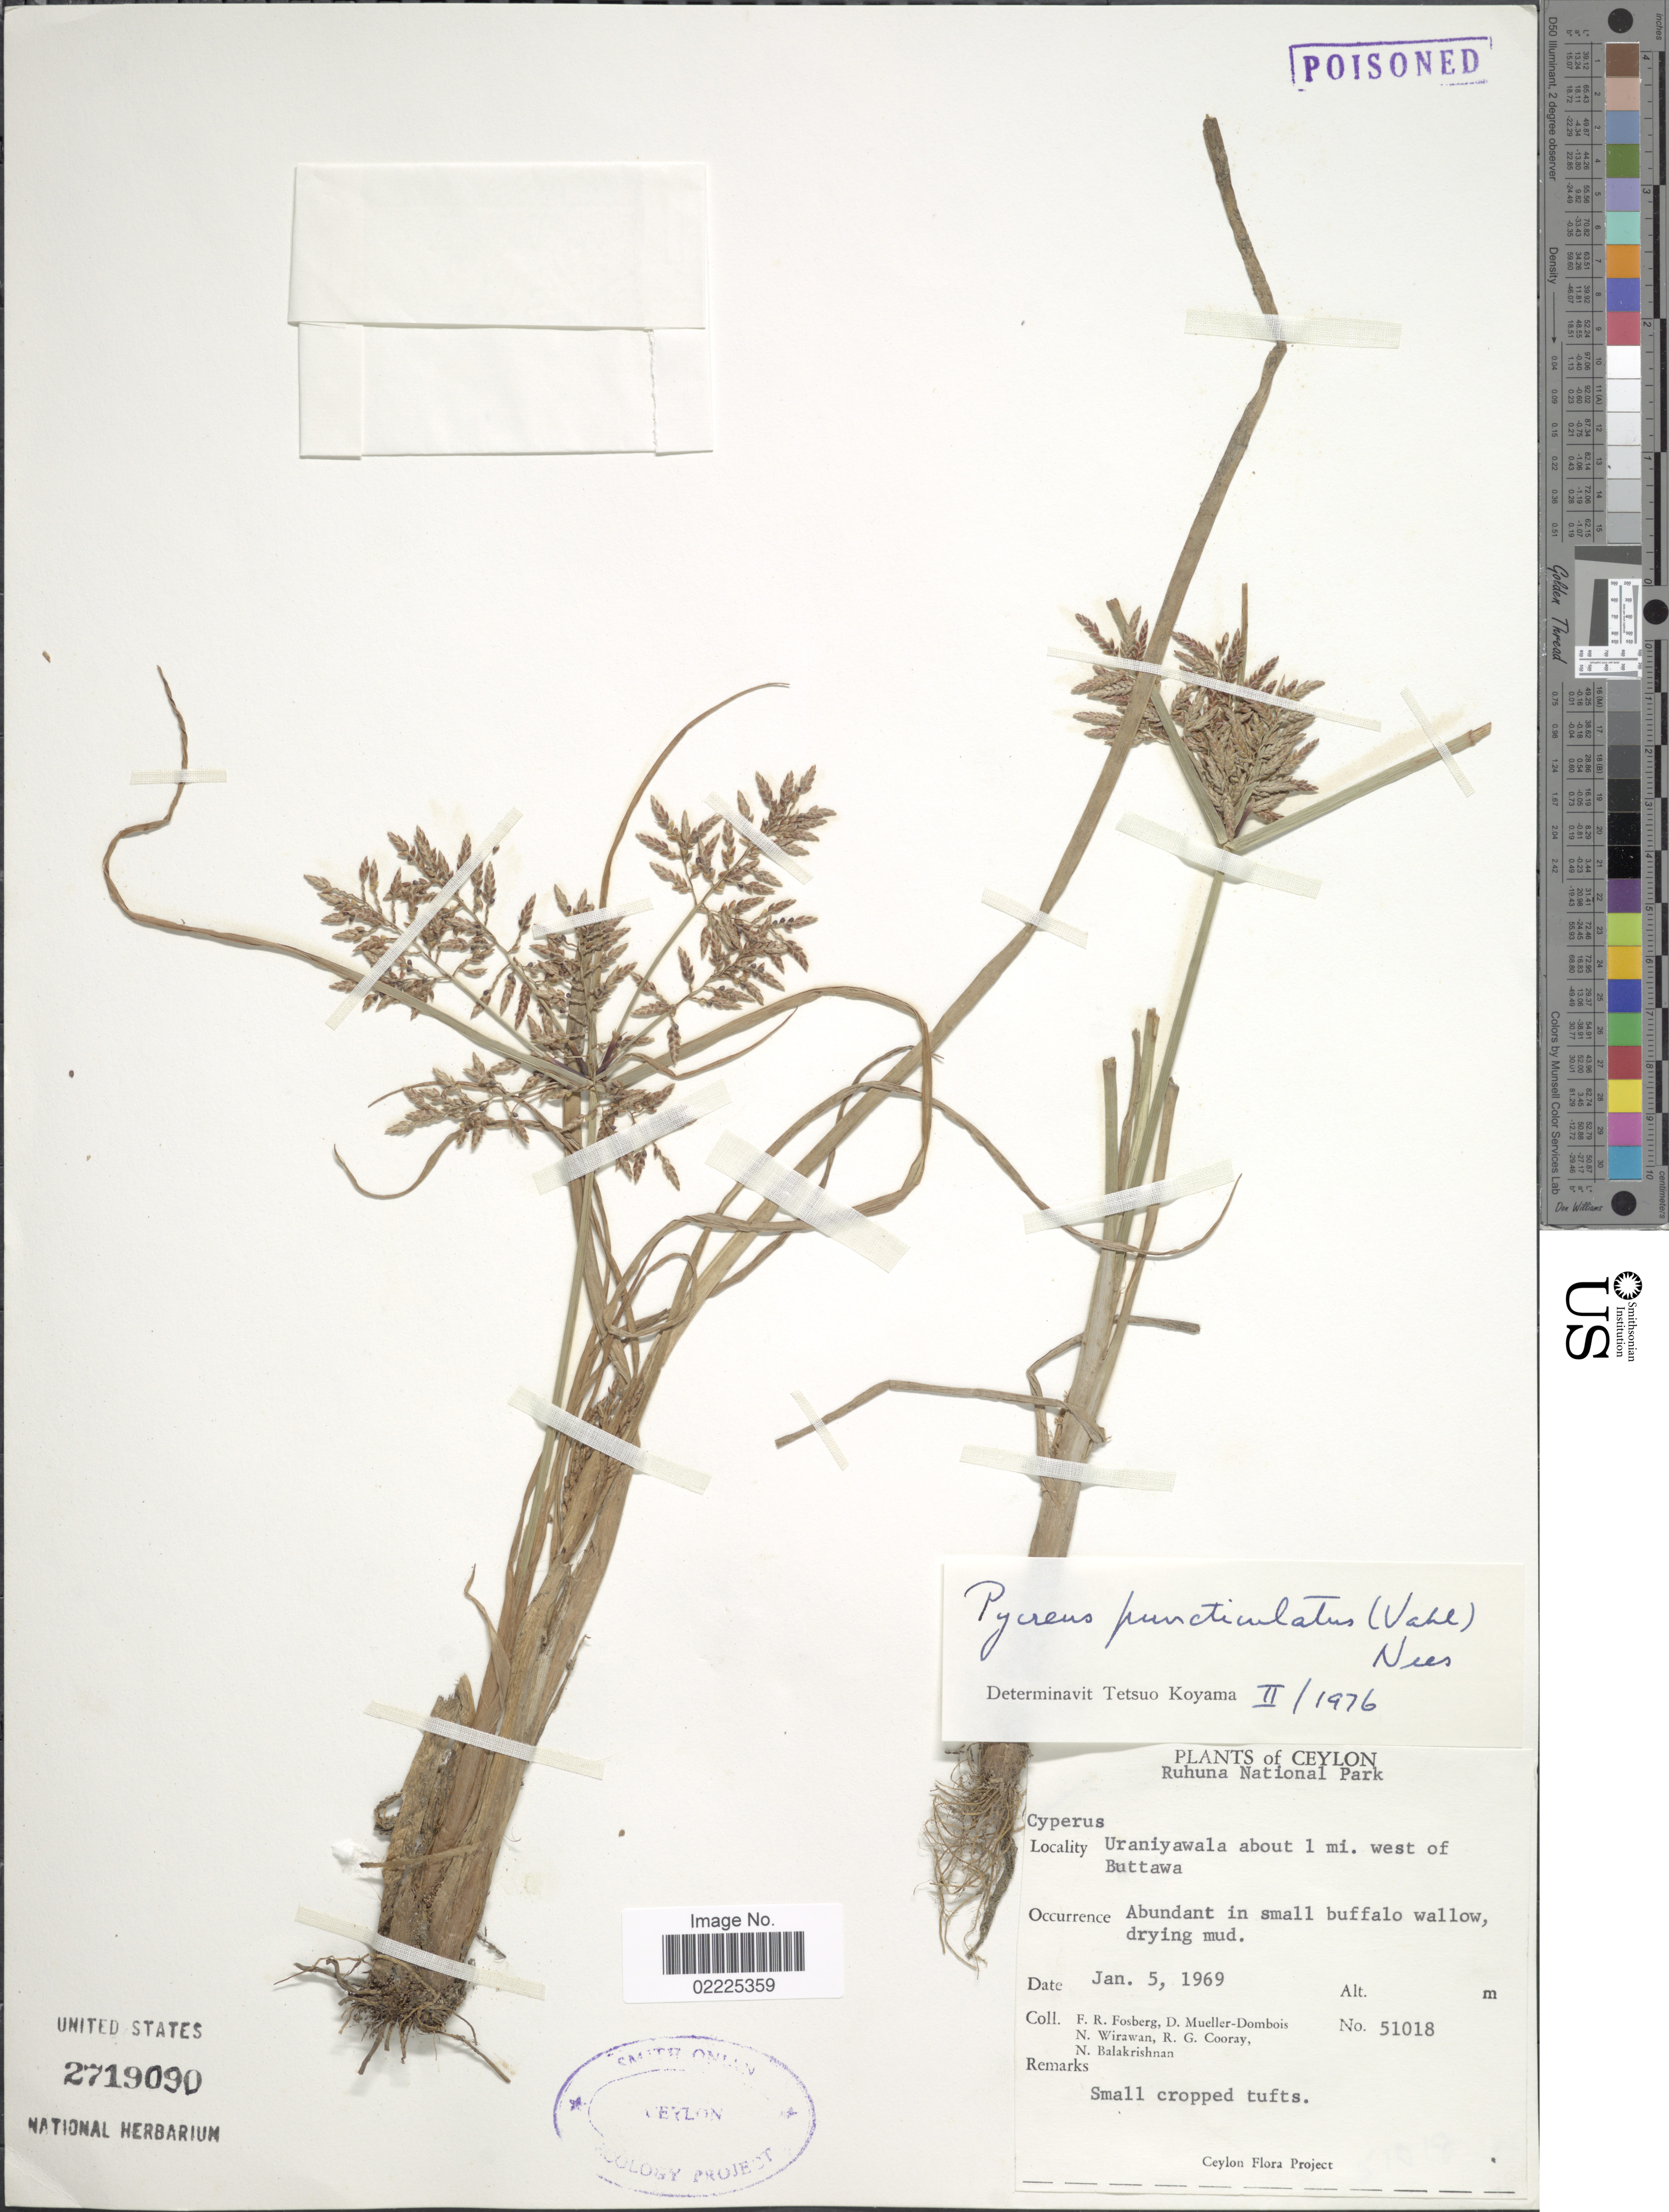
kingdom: Plantae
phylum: Tracheophyta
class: Liliopsida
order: Poales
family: Cyperaceae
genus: Cyperus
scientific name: Cyperus puncticulatus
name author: Vahl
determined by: Strong, Mark T., (BOT), Smithsonian Institution - National Museum of Natural History (UNITED STATES)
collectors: F. R. Fosberg, D. Mueller-Dombois, N. Wirawan, R. Cooray & N. Balakrishnan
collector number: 51018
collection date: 1969-01-05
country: Sri Lanka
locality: Ceylon, Ruhuna National Park, Uraniyawala about 1 mi west of Buttawa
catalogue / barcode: US 2719090